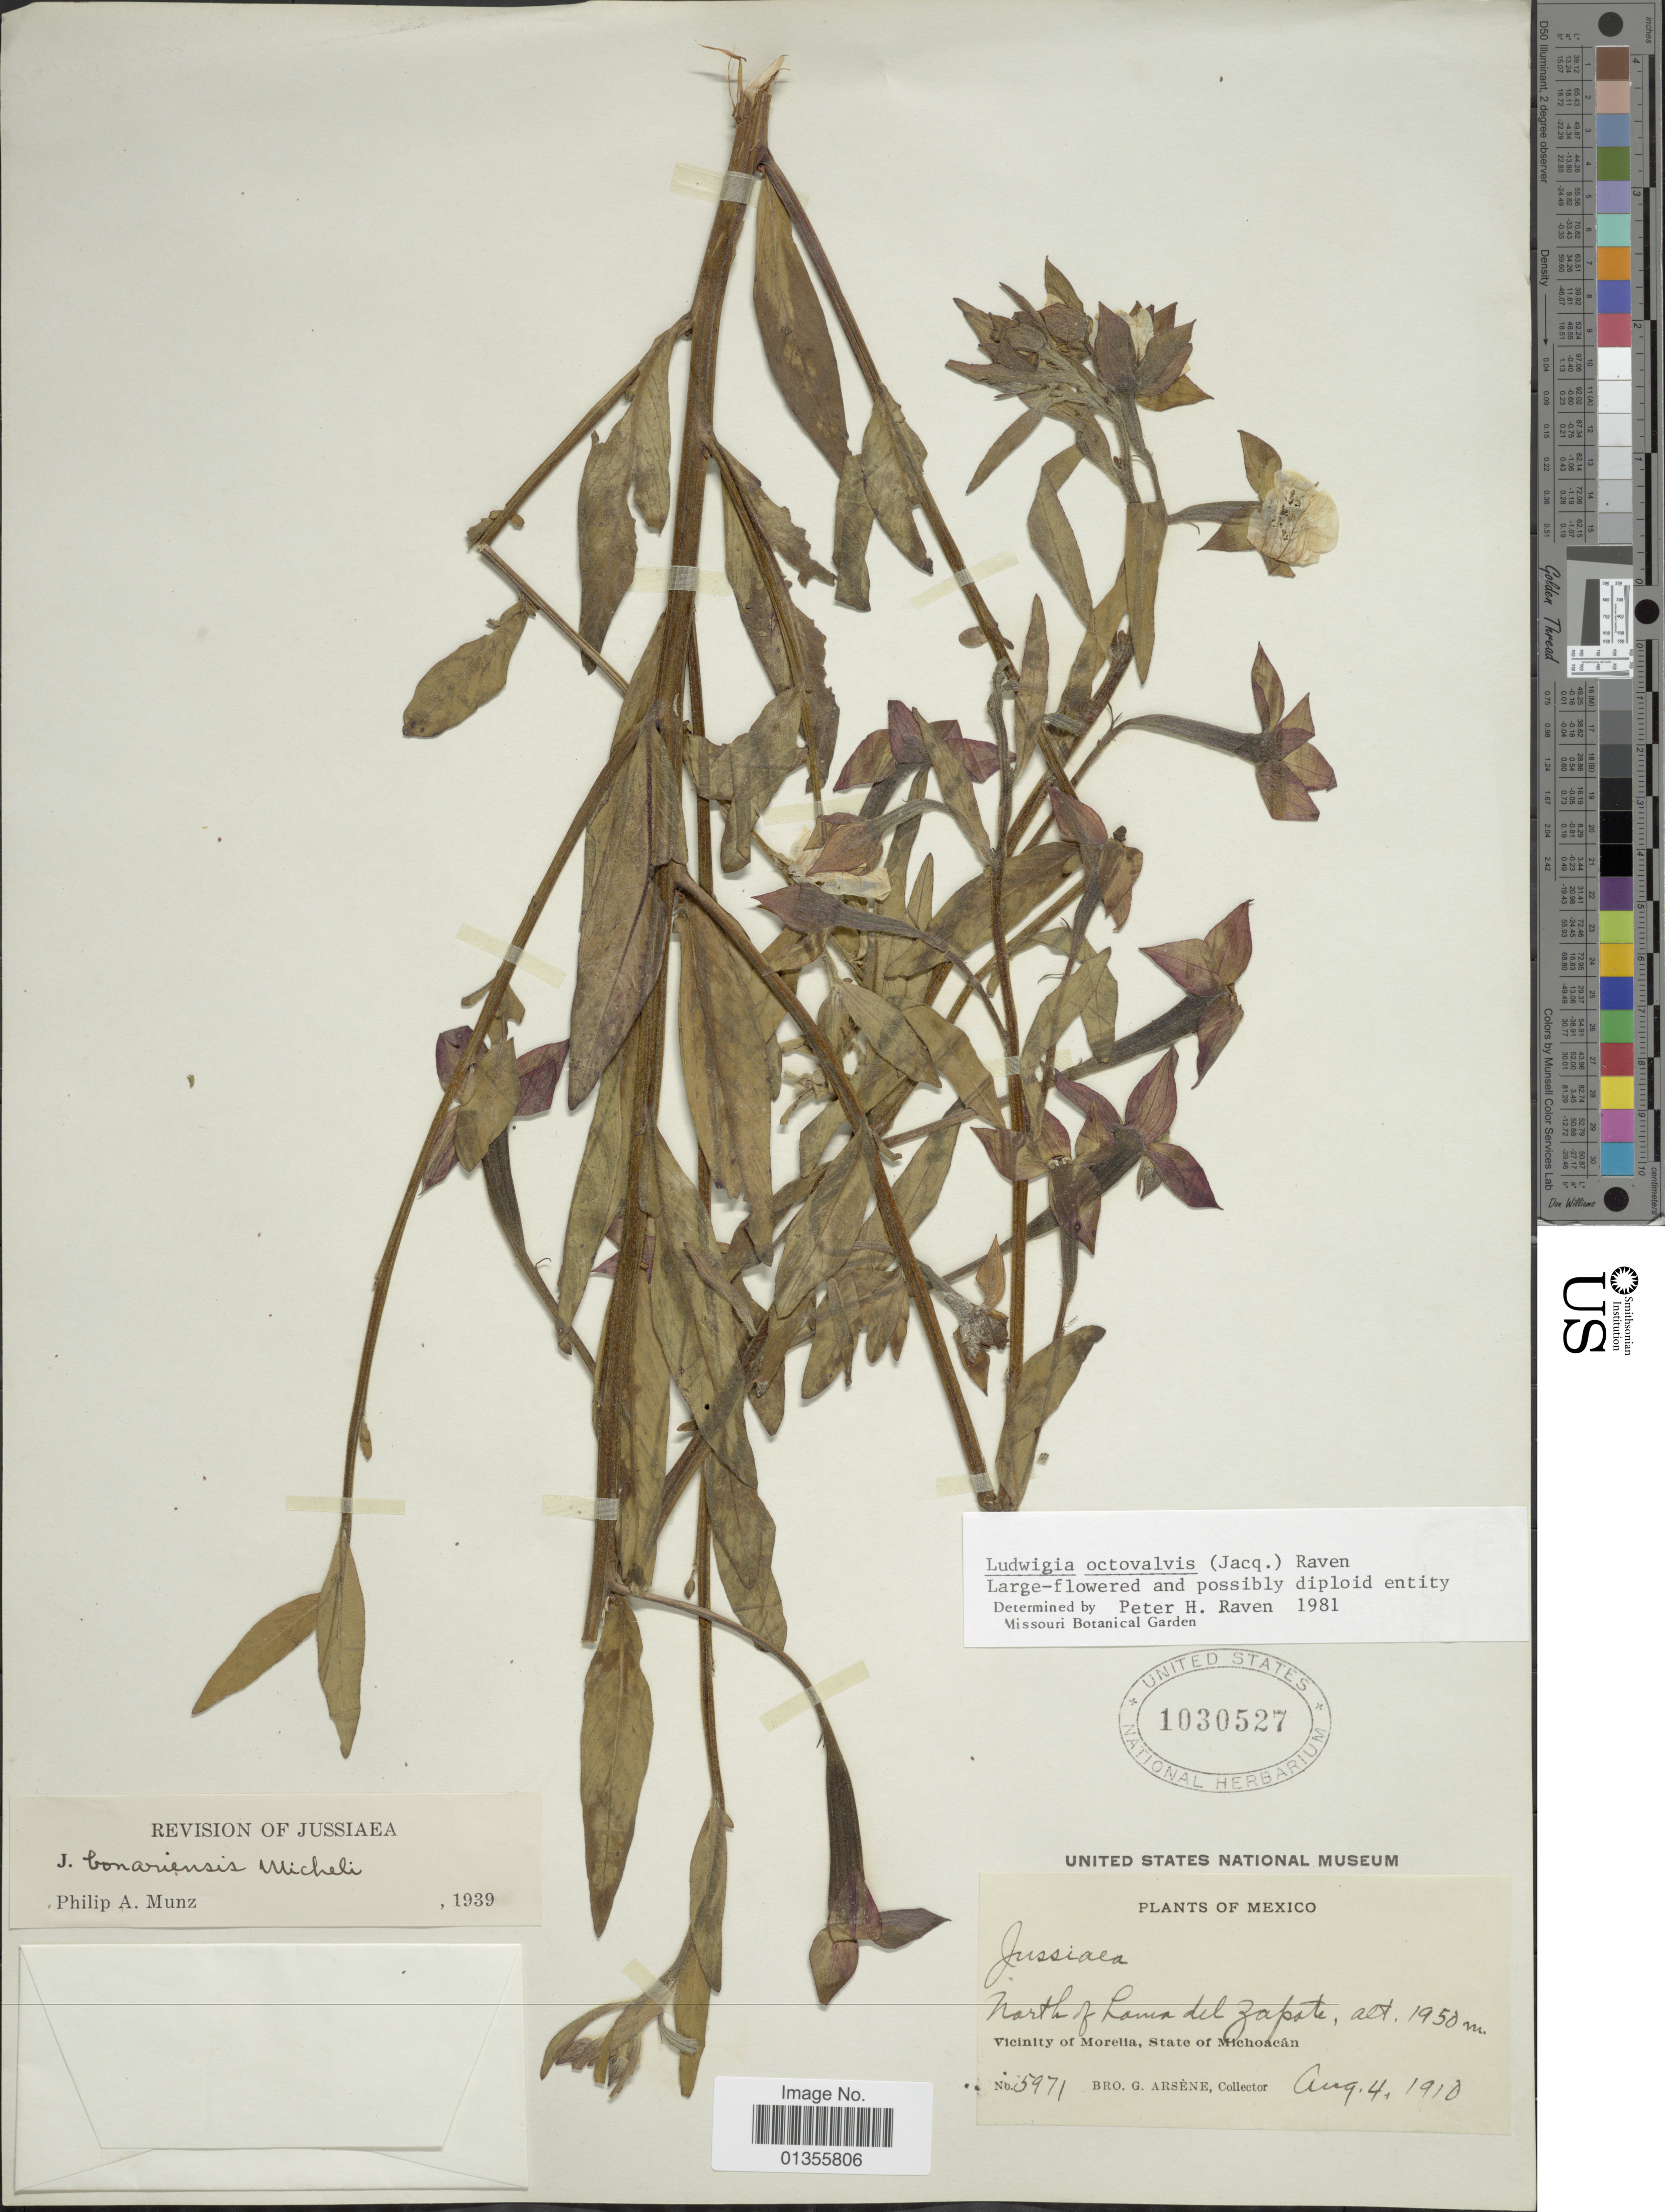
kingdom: Plantae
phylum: Tracheophyta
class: Magnoliopsida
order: Myrtales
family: Onagraceae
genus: Ludwigia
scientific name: Ludwigia octovalvis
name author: (Jacq.) P.H. Raven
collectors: Bro. G. Arsène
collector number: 5971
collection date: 1910-08-04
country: Mexico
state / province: Michoacán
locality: North of Loma del Zapote - Vicinity of Morelia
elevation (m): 1950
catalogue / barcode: US 1030527